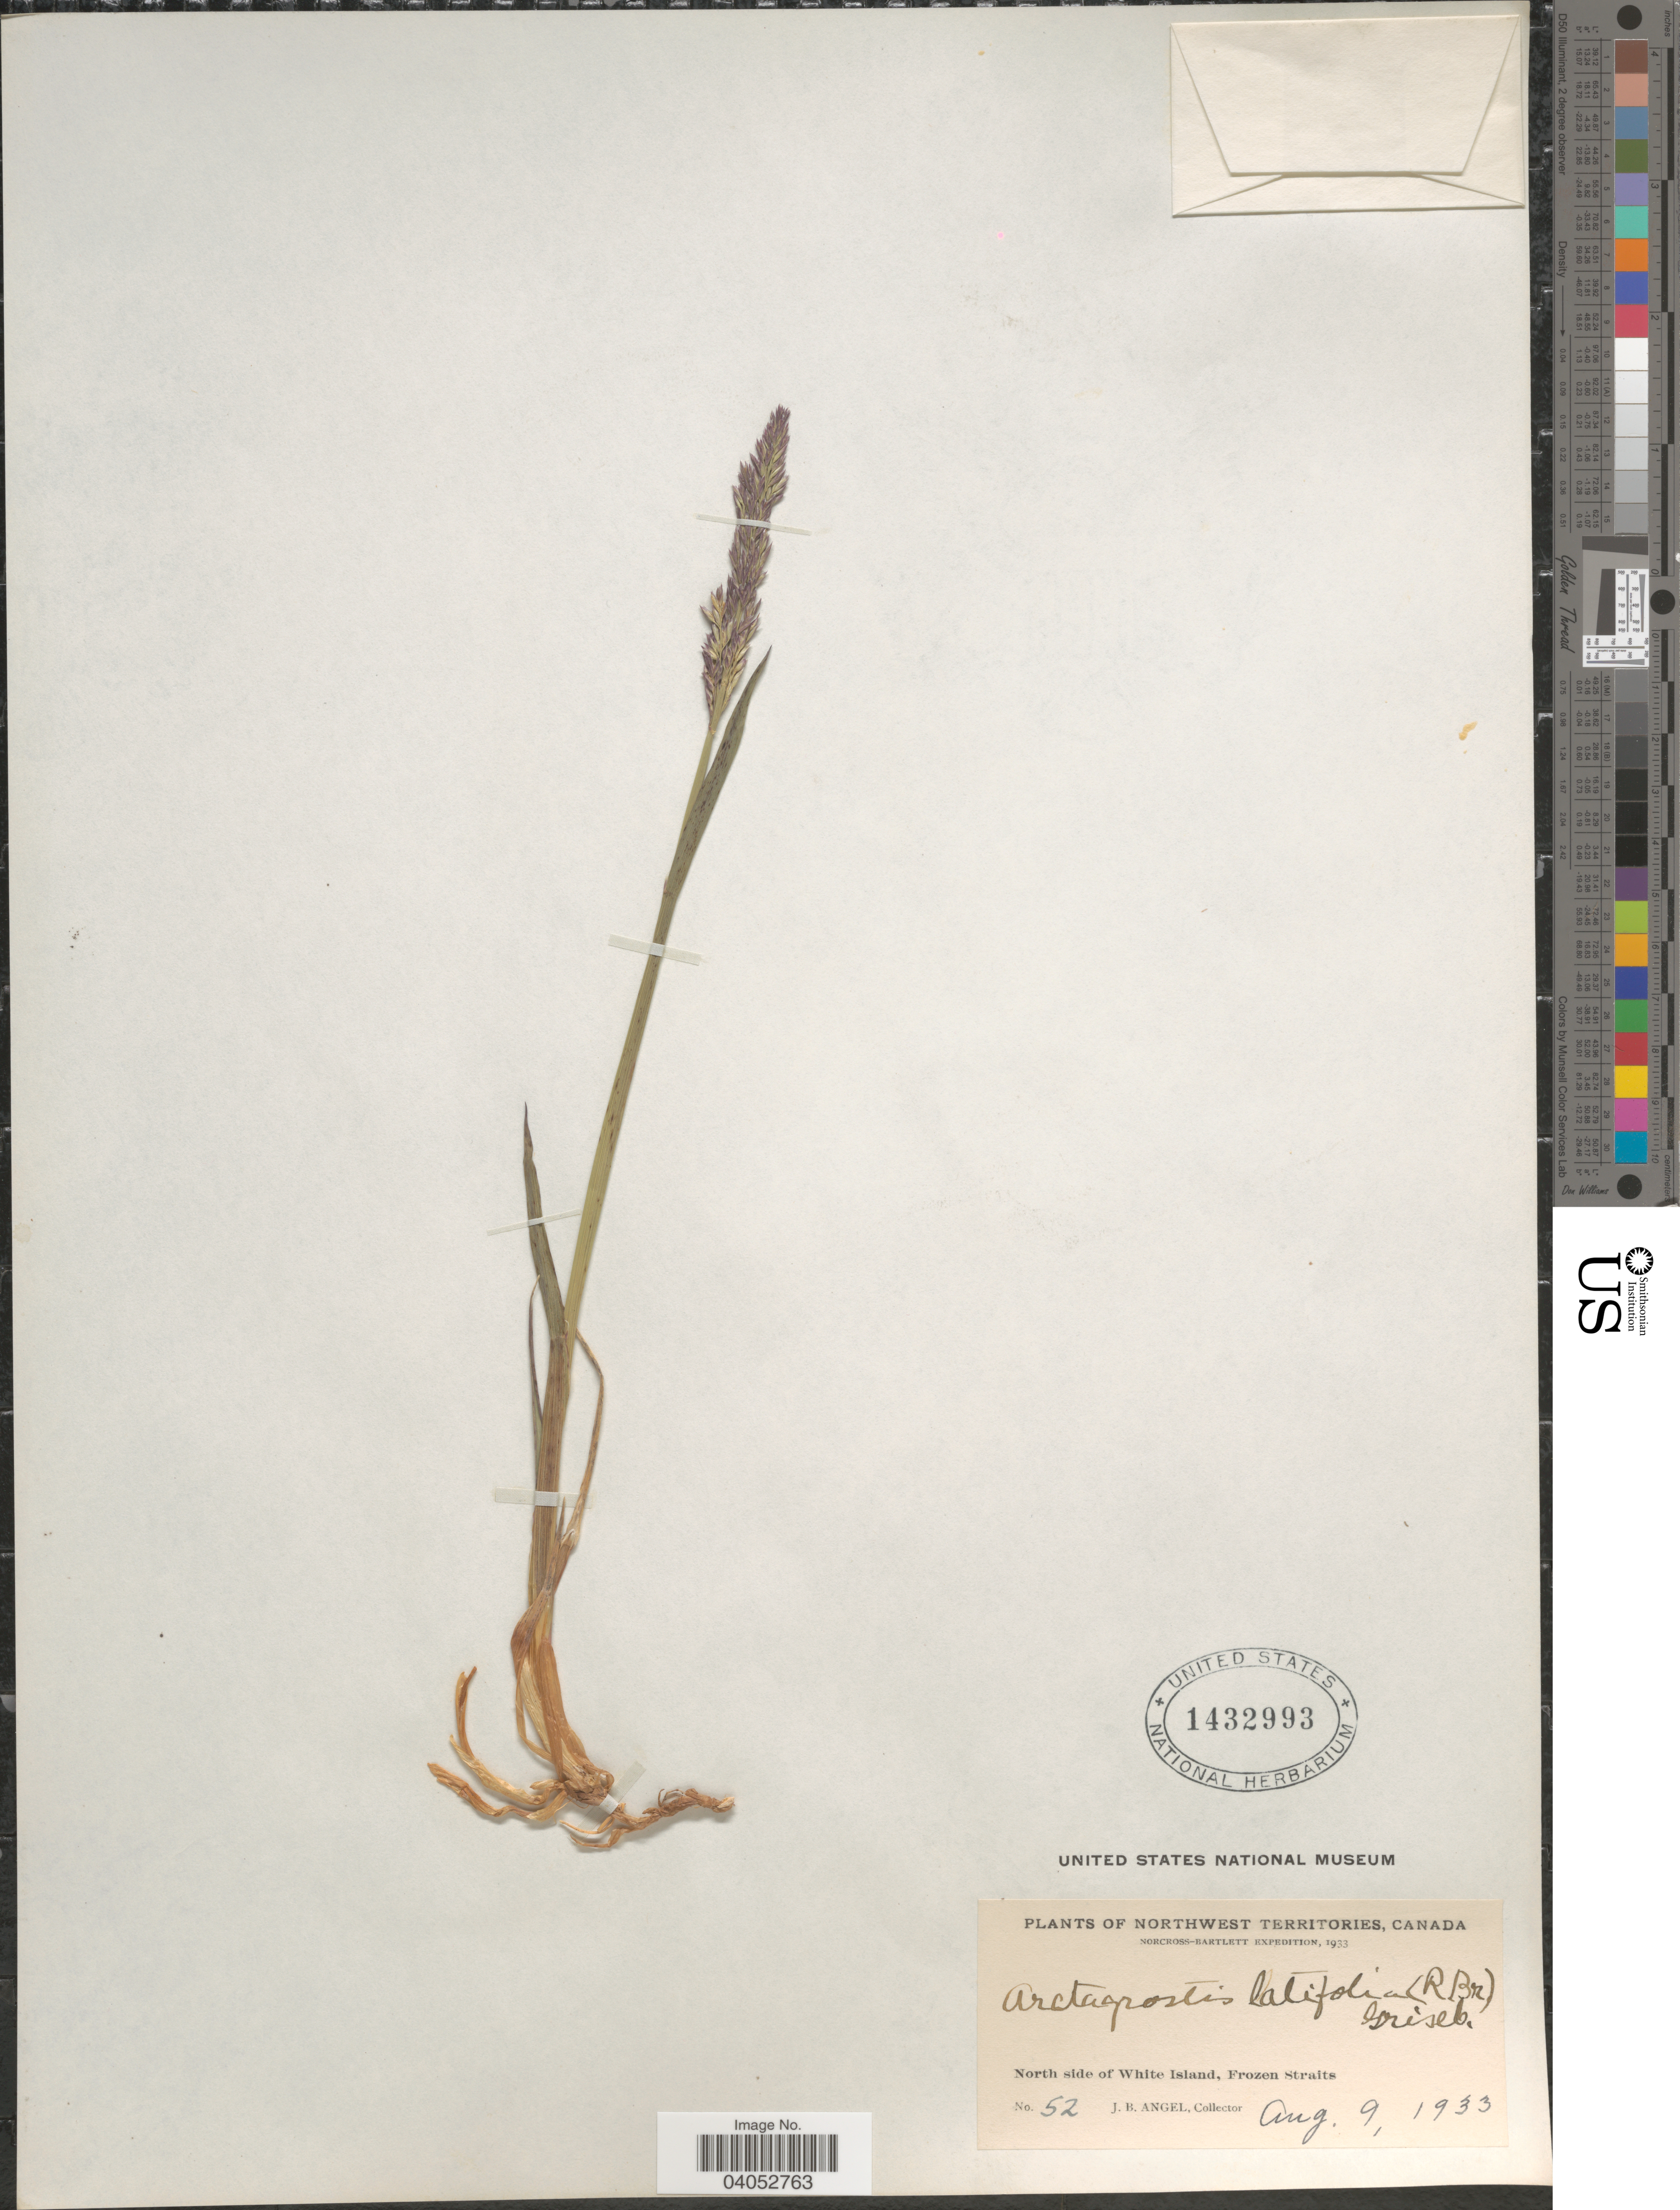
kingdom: Plantae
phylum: Tracheophyta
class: Liliopsida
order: Poales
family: Poaceae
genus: Arctagrostis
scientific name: Arctagrostis latifolia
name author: (R. Br.) Griseb.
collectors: J. Angel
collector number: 52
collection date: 1933-08-09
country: Canada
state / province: Northwest Territories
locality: North side of White Island, Frozen Straits.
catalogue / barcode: US 1432993